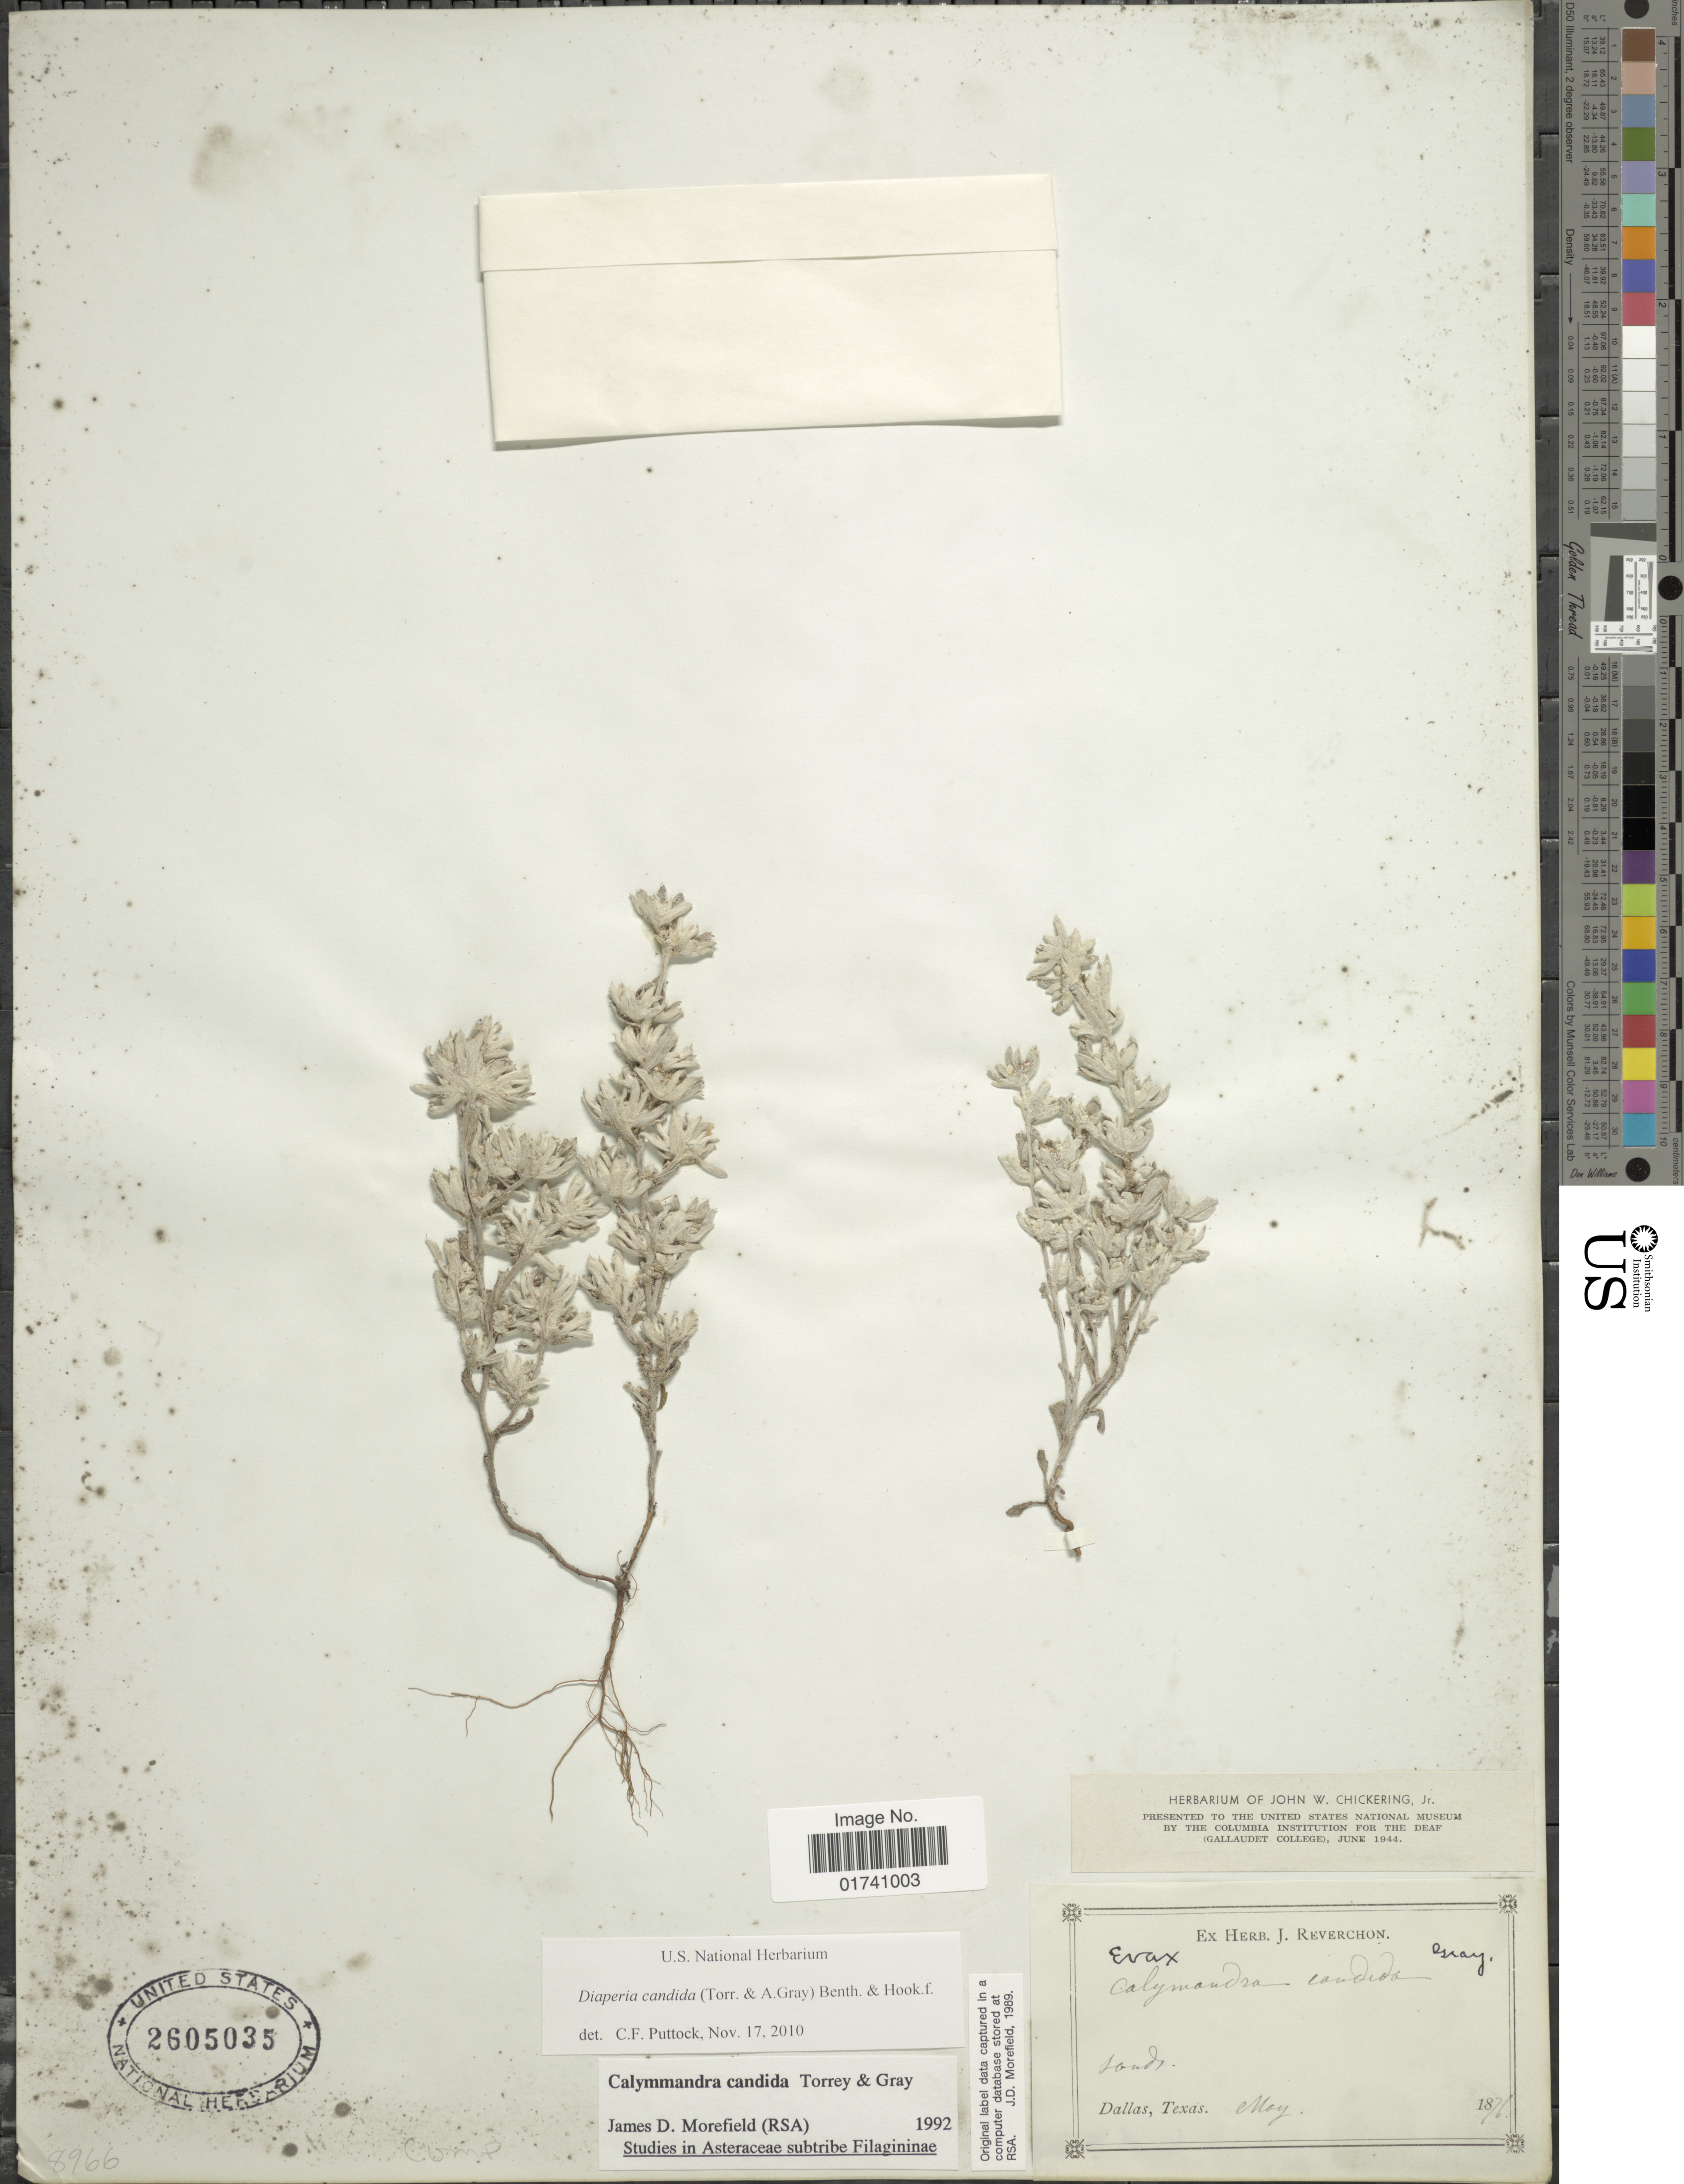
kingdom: Plantae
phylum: Tracheophyta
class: Magnoliopsida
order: Asterales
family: Asteraceae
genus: Diaperia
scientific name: Diaperia candida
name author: (Torr. & A. Gray) Benth. & Hook. f.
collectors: ex herb. J. Reverchon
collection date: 1876-05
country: United States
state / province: Texas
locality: Dallas.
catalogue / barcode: US 2605035